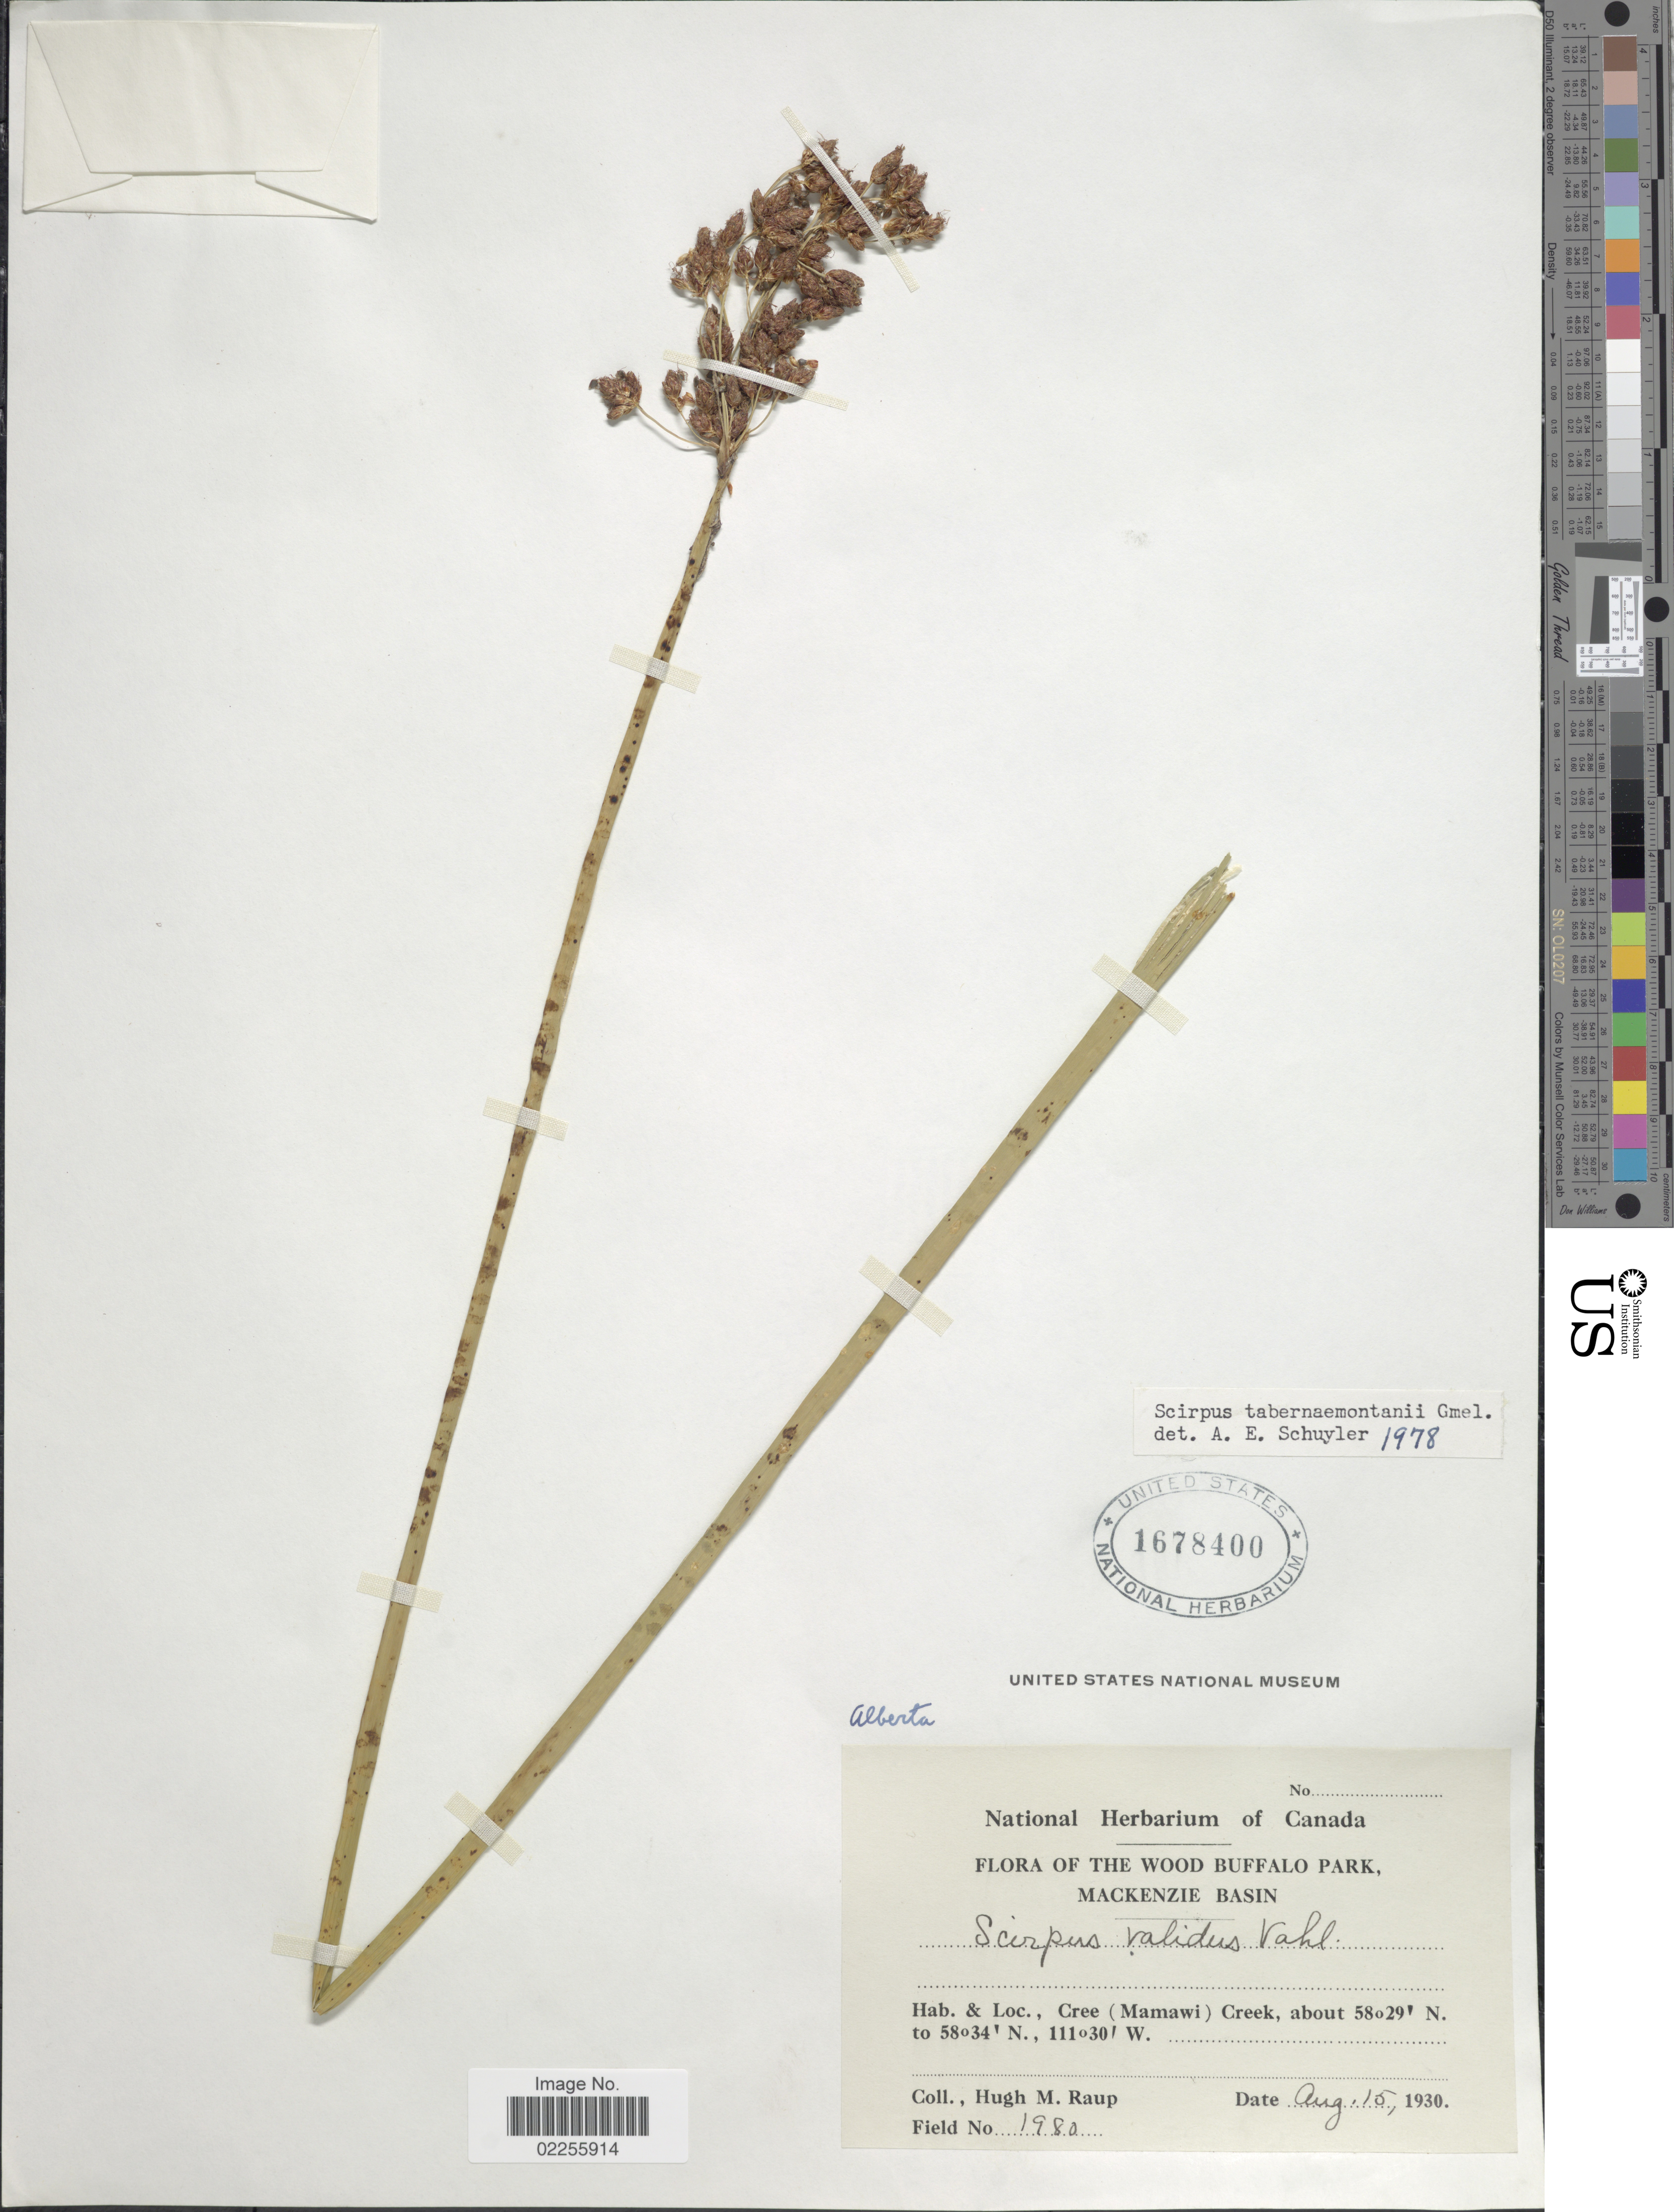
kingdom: Plantae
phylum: Tracheophyta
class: Liliopsida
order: Poales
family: Cyperaceae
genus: Schoenoplectus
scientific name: Schoenoplectus tabernaemontani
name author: (C.C. Gmel.) Palla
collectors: H. Raup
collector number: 1980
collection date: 1930-08-15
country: Canada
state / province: Alberta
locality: The Wood Buffalo Park, Mackenzie Basin, Cree (Mamawi) Creek.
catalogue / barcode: US 1678400